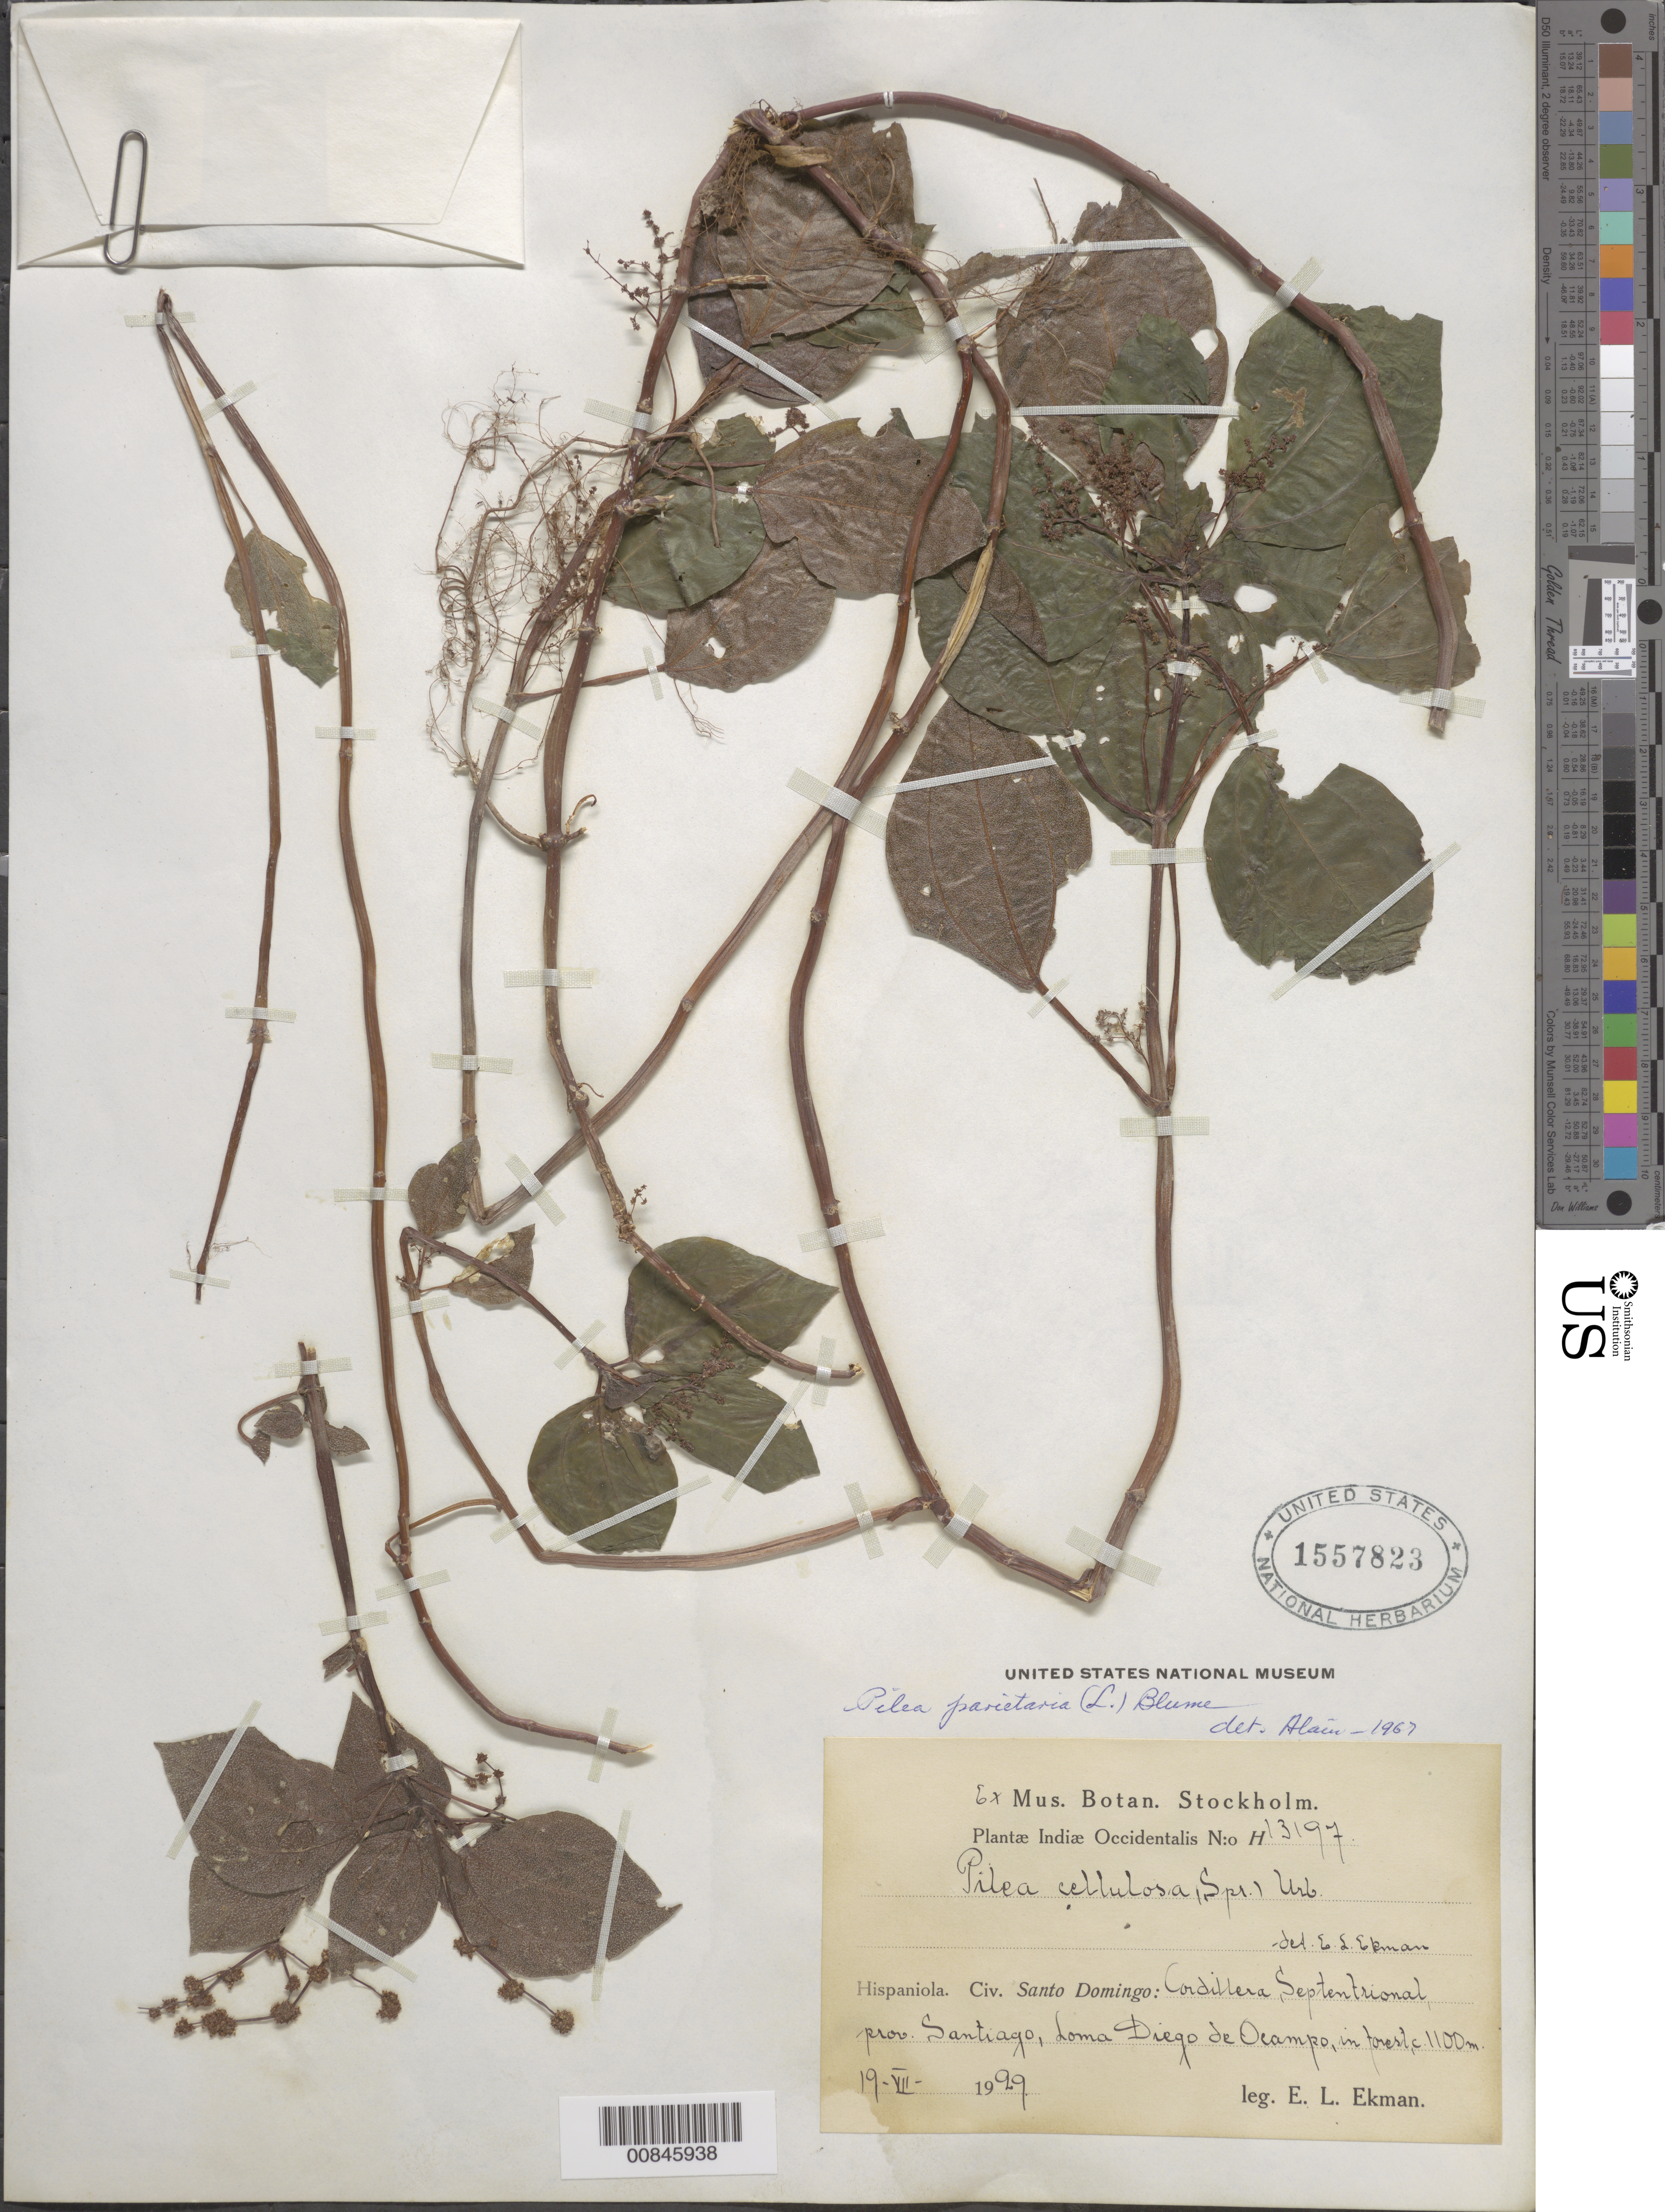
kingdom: Plantae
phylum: Tracheophyta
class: Magnoliopsida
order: Rosales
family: Urticaceae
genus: Pilea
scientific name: Pilea parietaria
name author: (L.) Blume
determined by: Liogier, Alain H.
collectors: E. L. Ekman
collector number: H 13197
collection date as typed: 19 Jul 1929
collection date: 1929-07-19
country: Dominican Republic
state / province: Santiago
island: Hispaniola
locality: Cordillera Septentrional, Loma Diego de Ocampo.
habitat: In forest.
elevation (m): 1100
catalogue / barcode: US 1557823